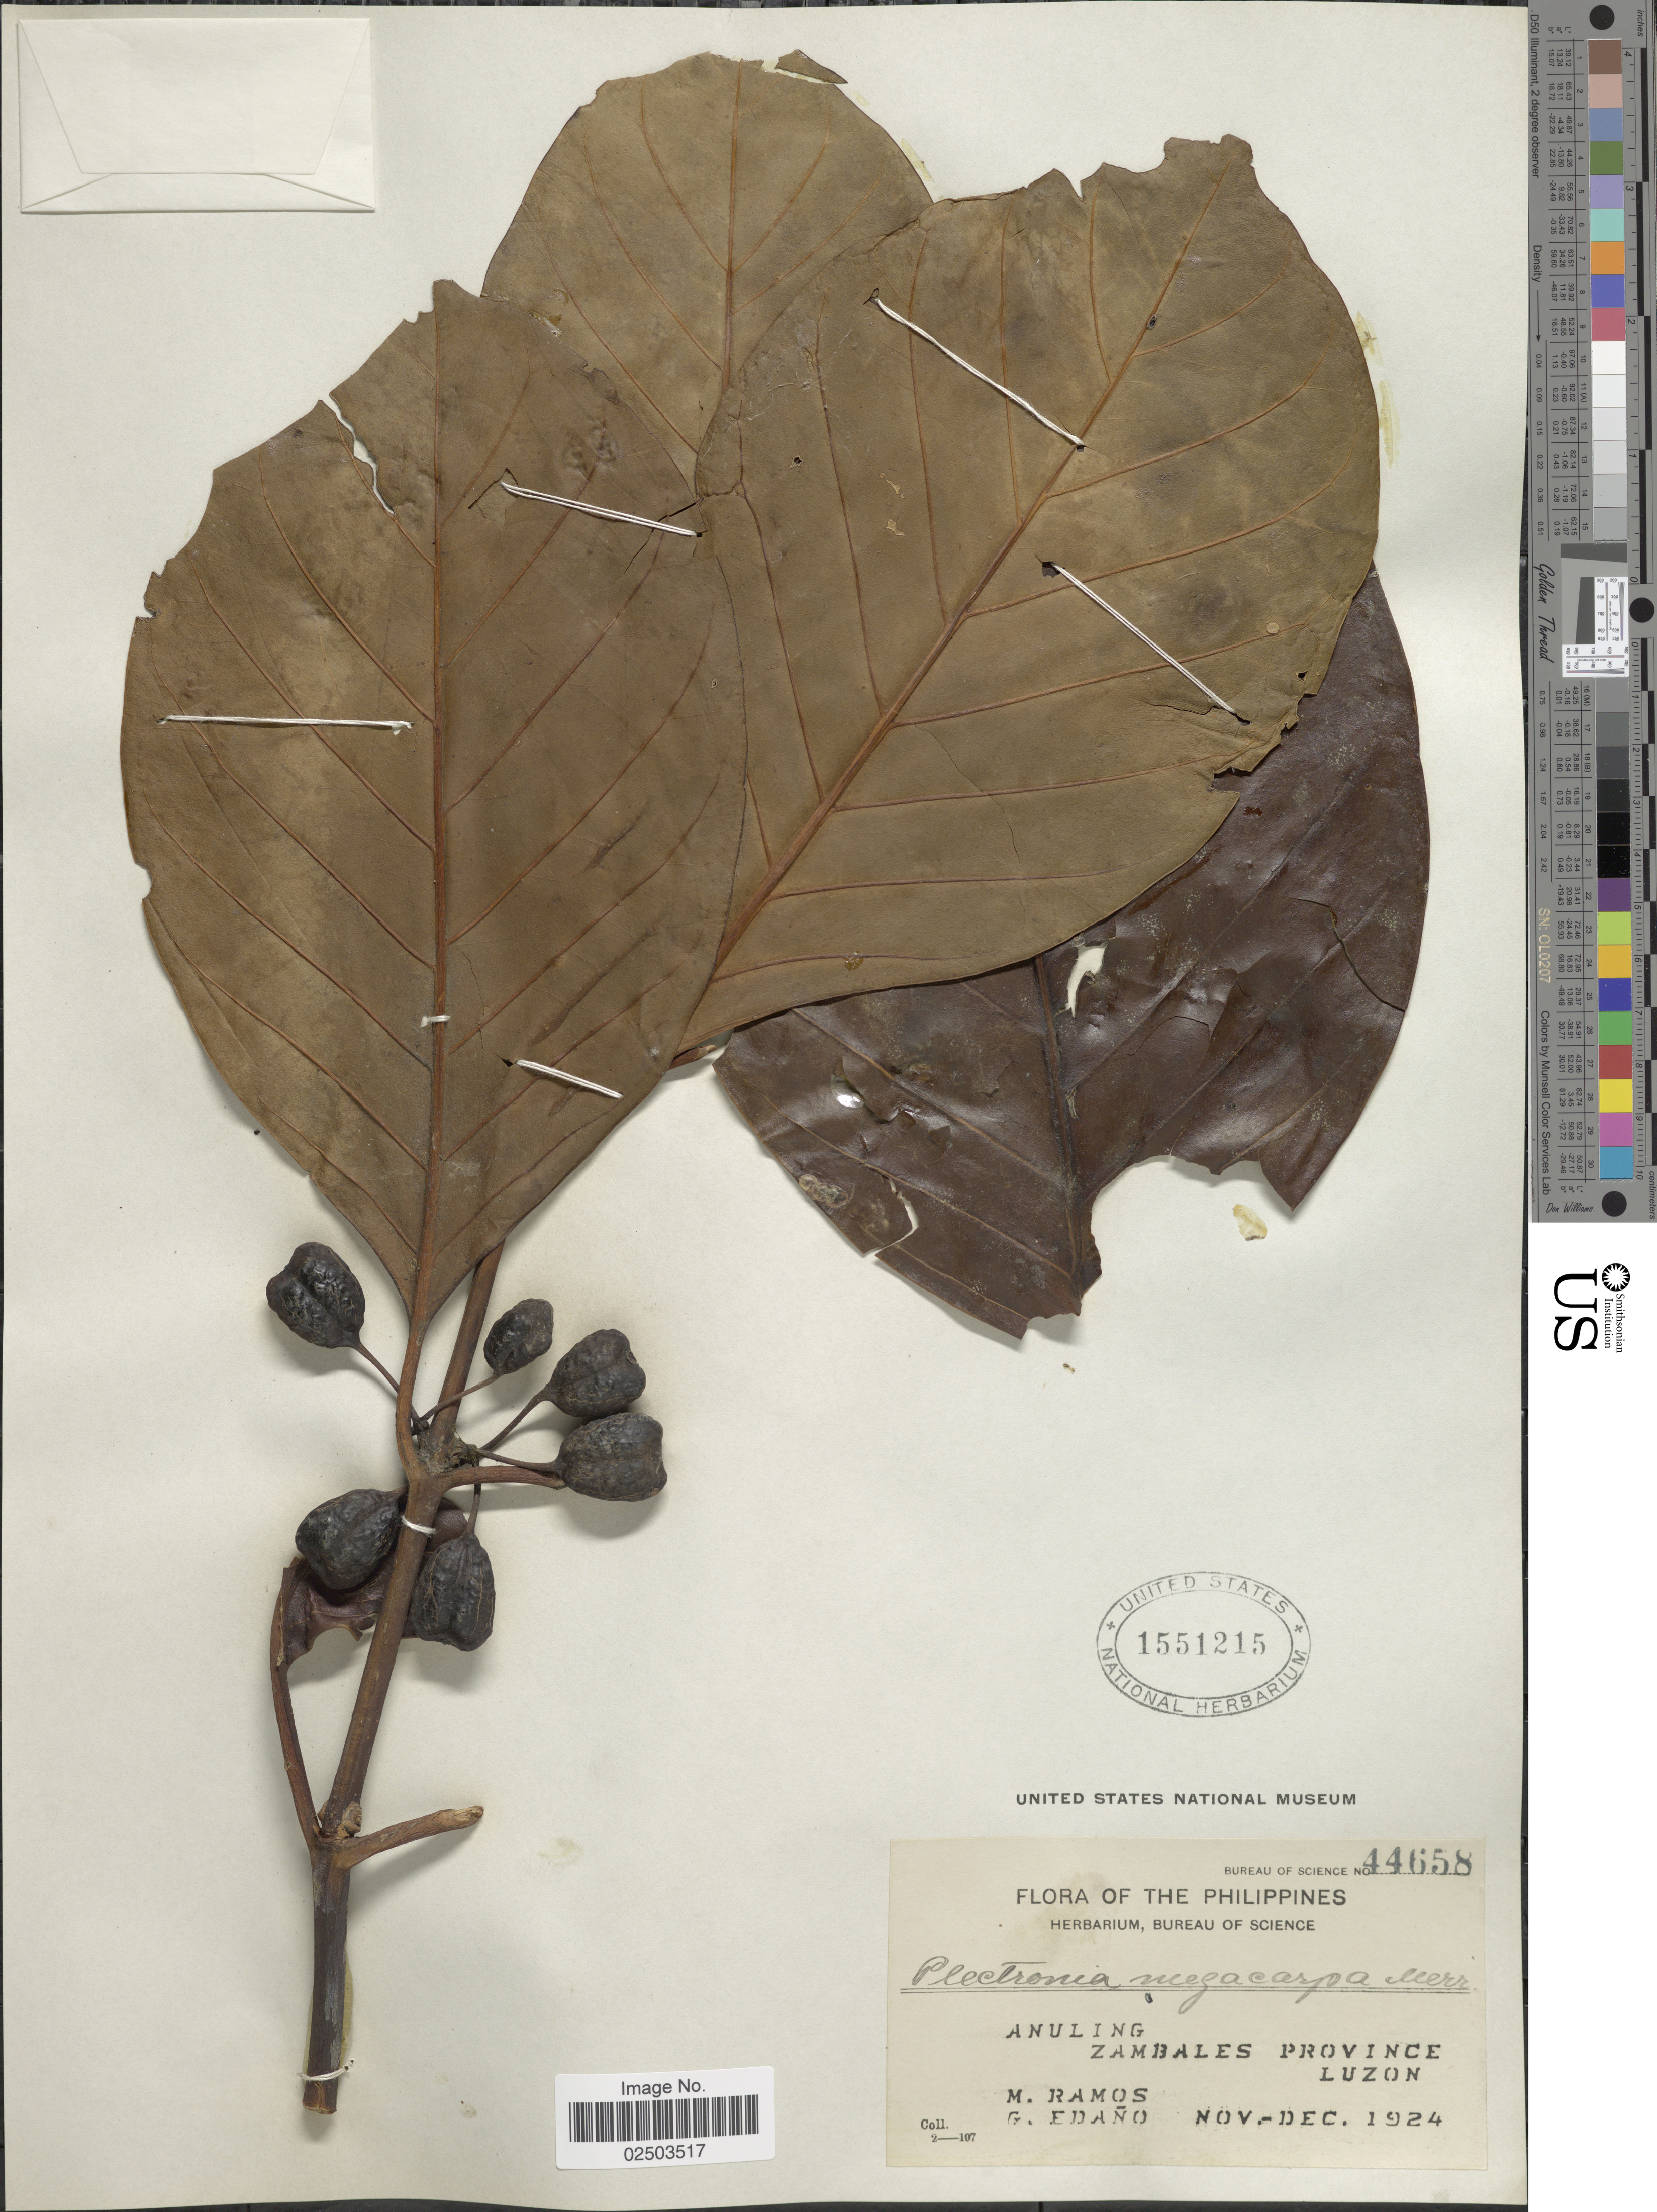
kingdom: Plantae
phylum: Tracheophyta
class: Magnoliopsida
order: Gentianales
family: Rubiaceae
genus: Canthium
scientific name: Canthium megacarpum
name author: (Merr.) Merr.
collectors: M. Ramos & G. Edaño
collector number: Bureau of Science 44658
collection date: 1924-11/1924-12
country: Philippines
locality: Anuling, Zambales Province, Luzon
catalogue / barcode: US 155215